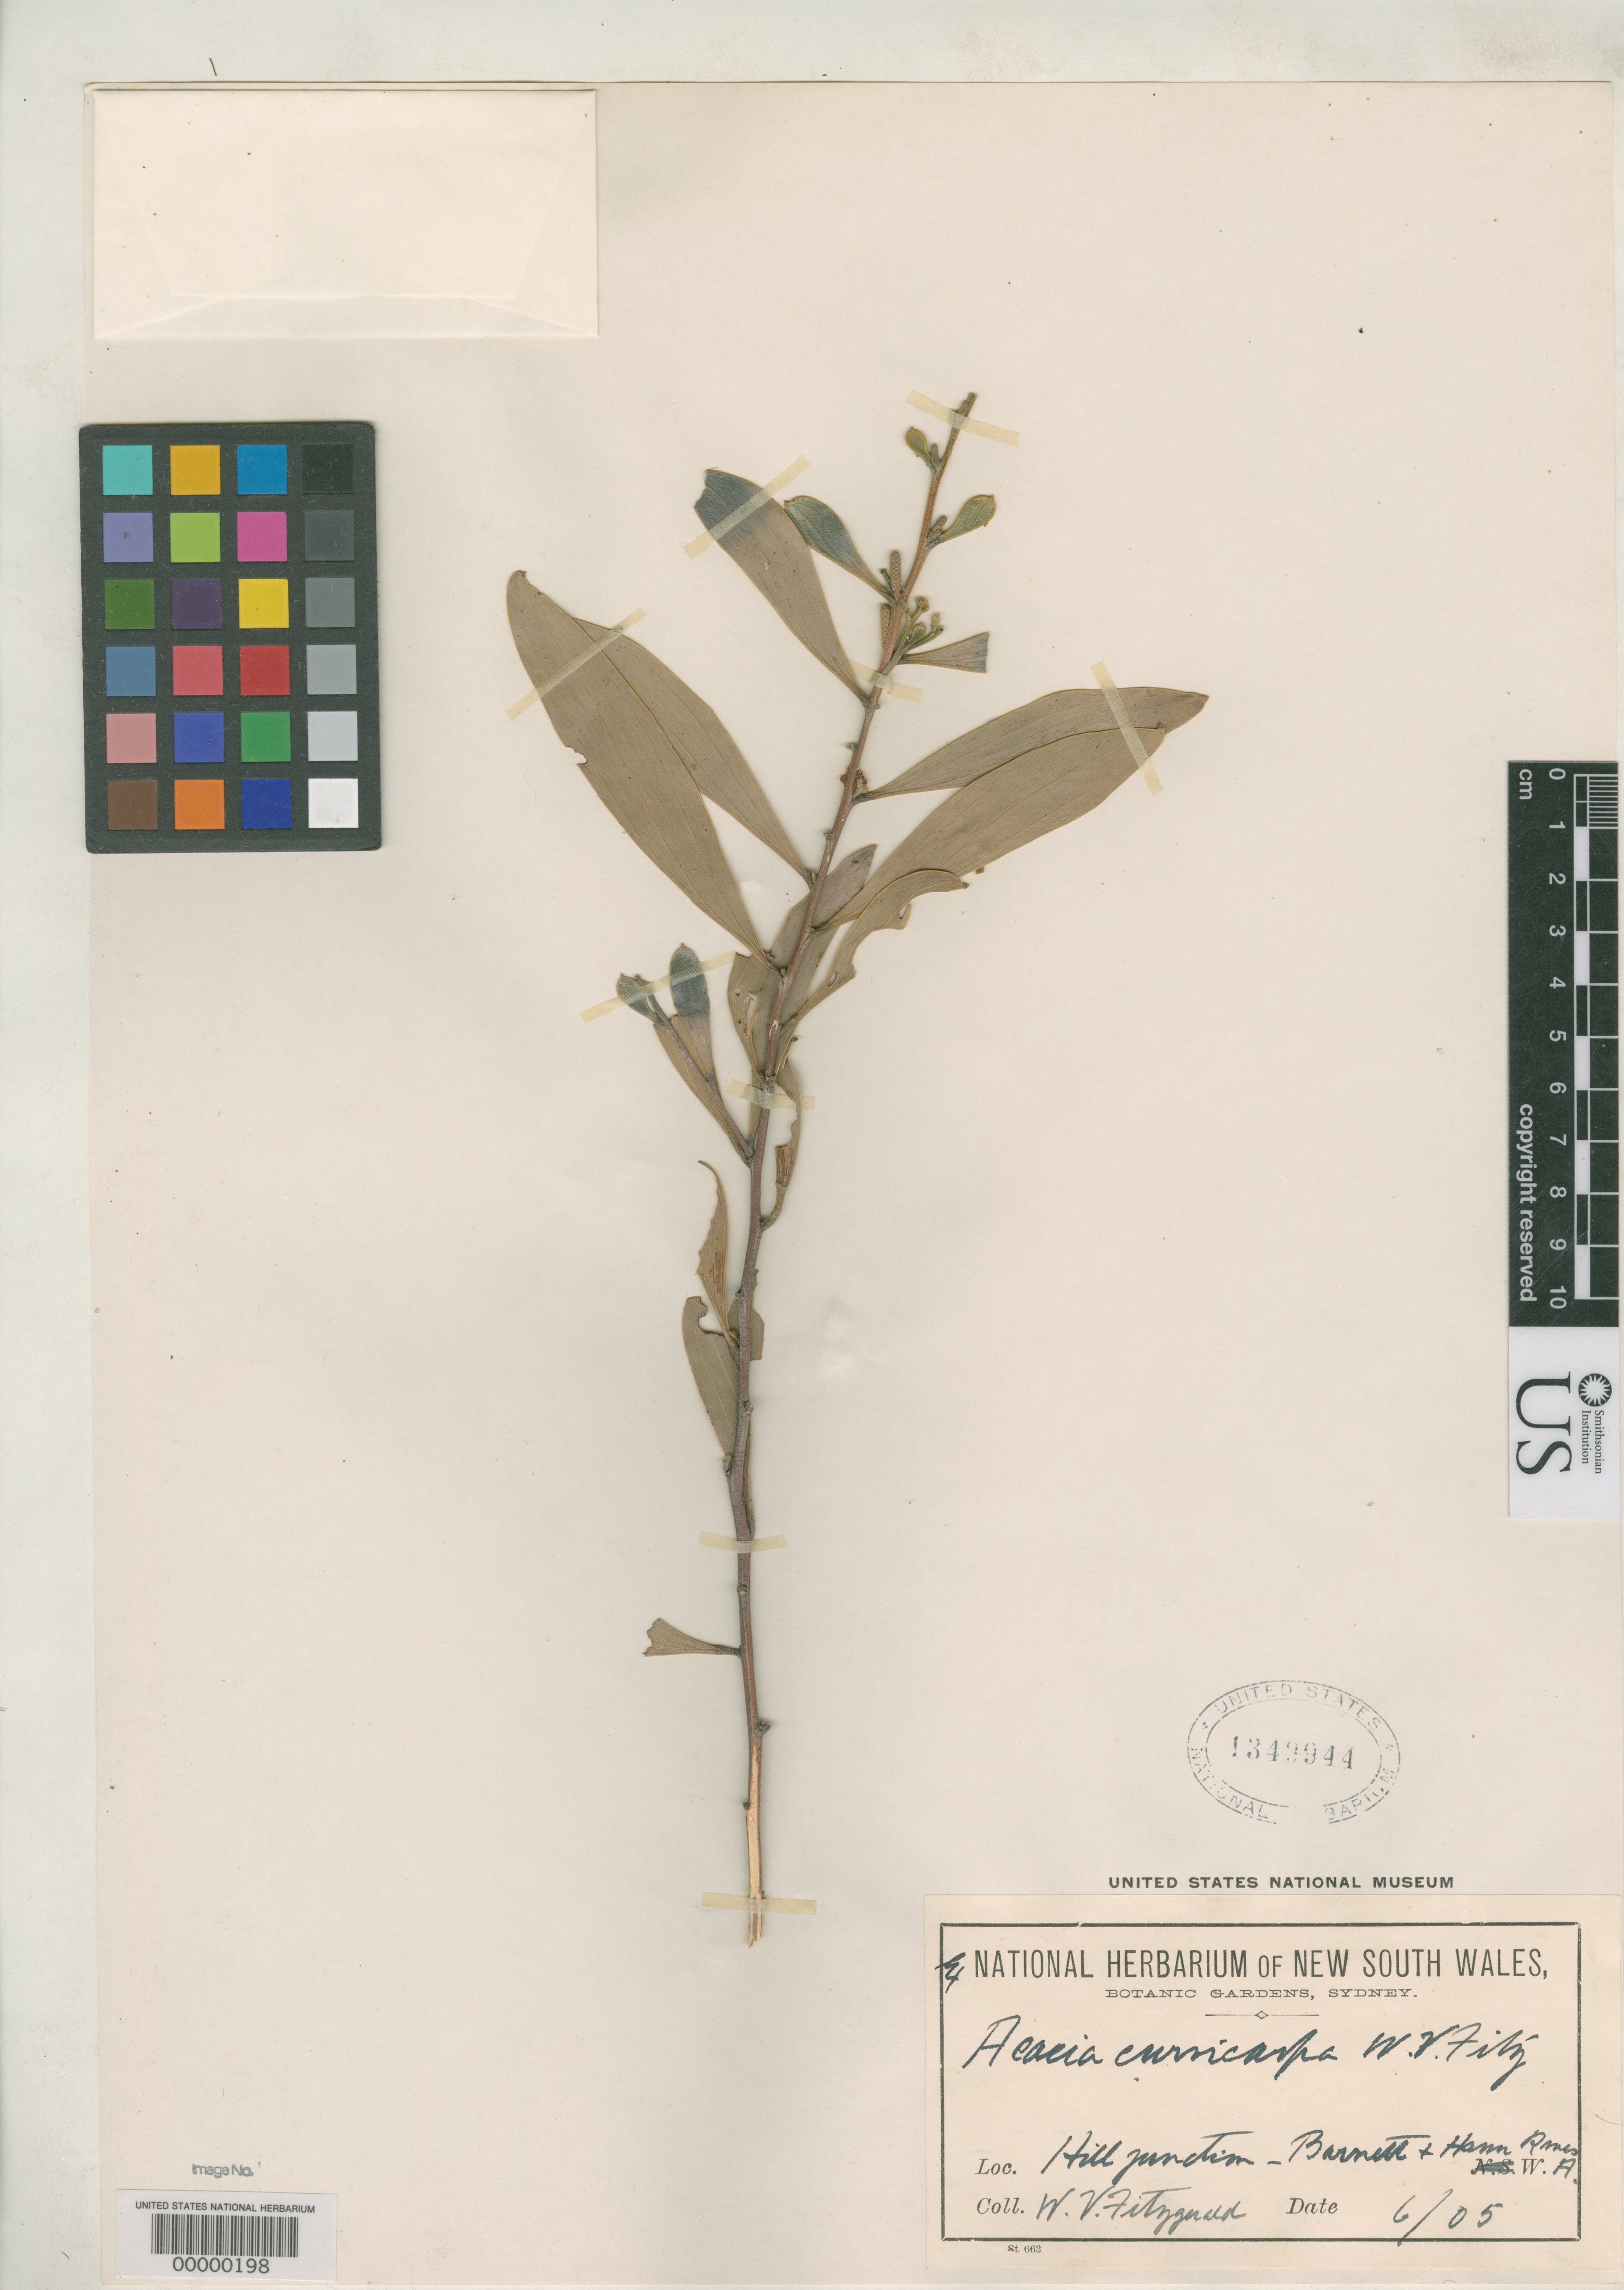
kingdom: Plantae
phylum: Tracheophyta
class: Magnoliopsida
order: Fabales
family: Fabaceae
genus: Acacia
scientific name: Acacia curvicarpa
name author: W. Fitzg. ex Maiden & W. Fitzg.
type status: Isotype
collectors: W. Fitzgerald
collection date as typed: Jun 1905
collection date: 1905-06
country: Australia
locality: Near junction of Hann and Barnett rivers.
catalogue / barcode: US 1349944